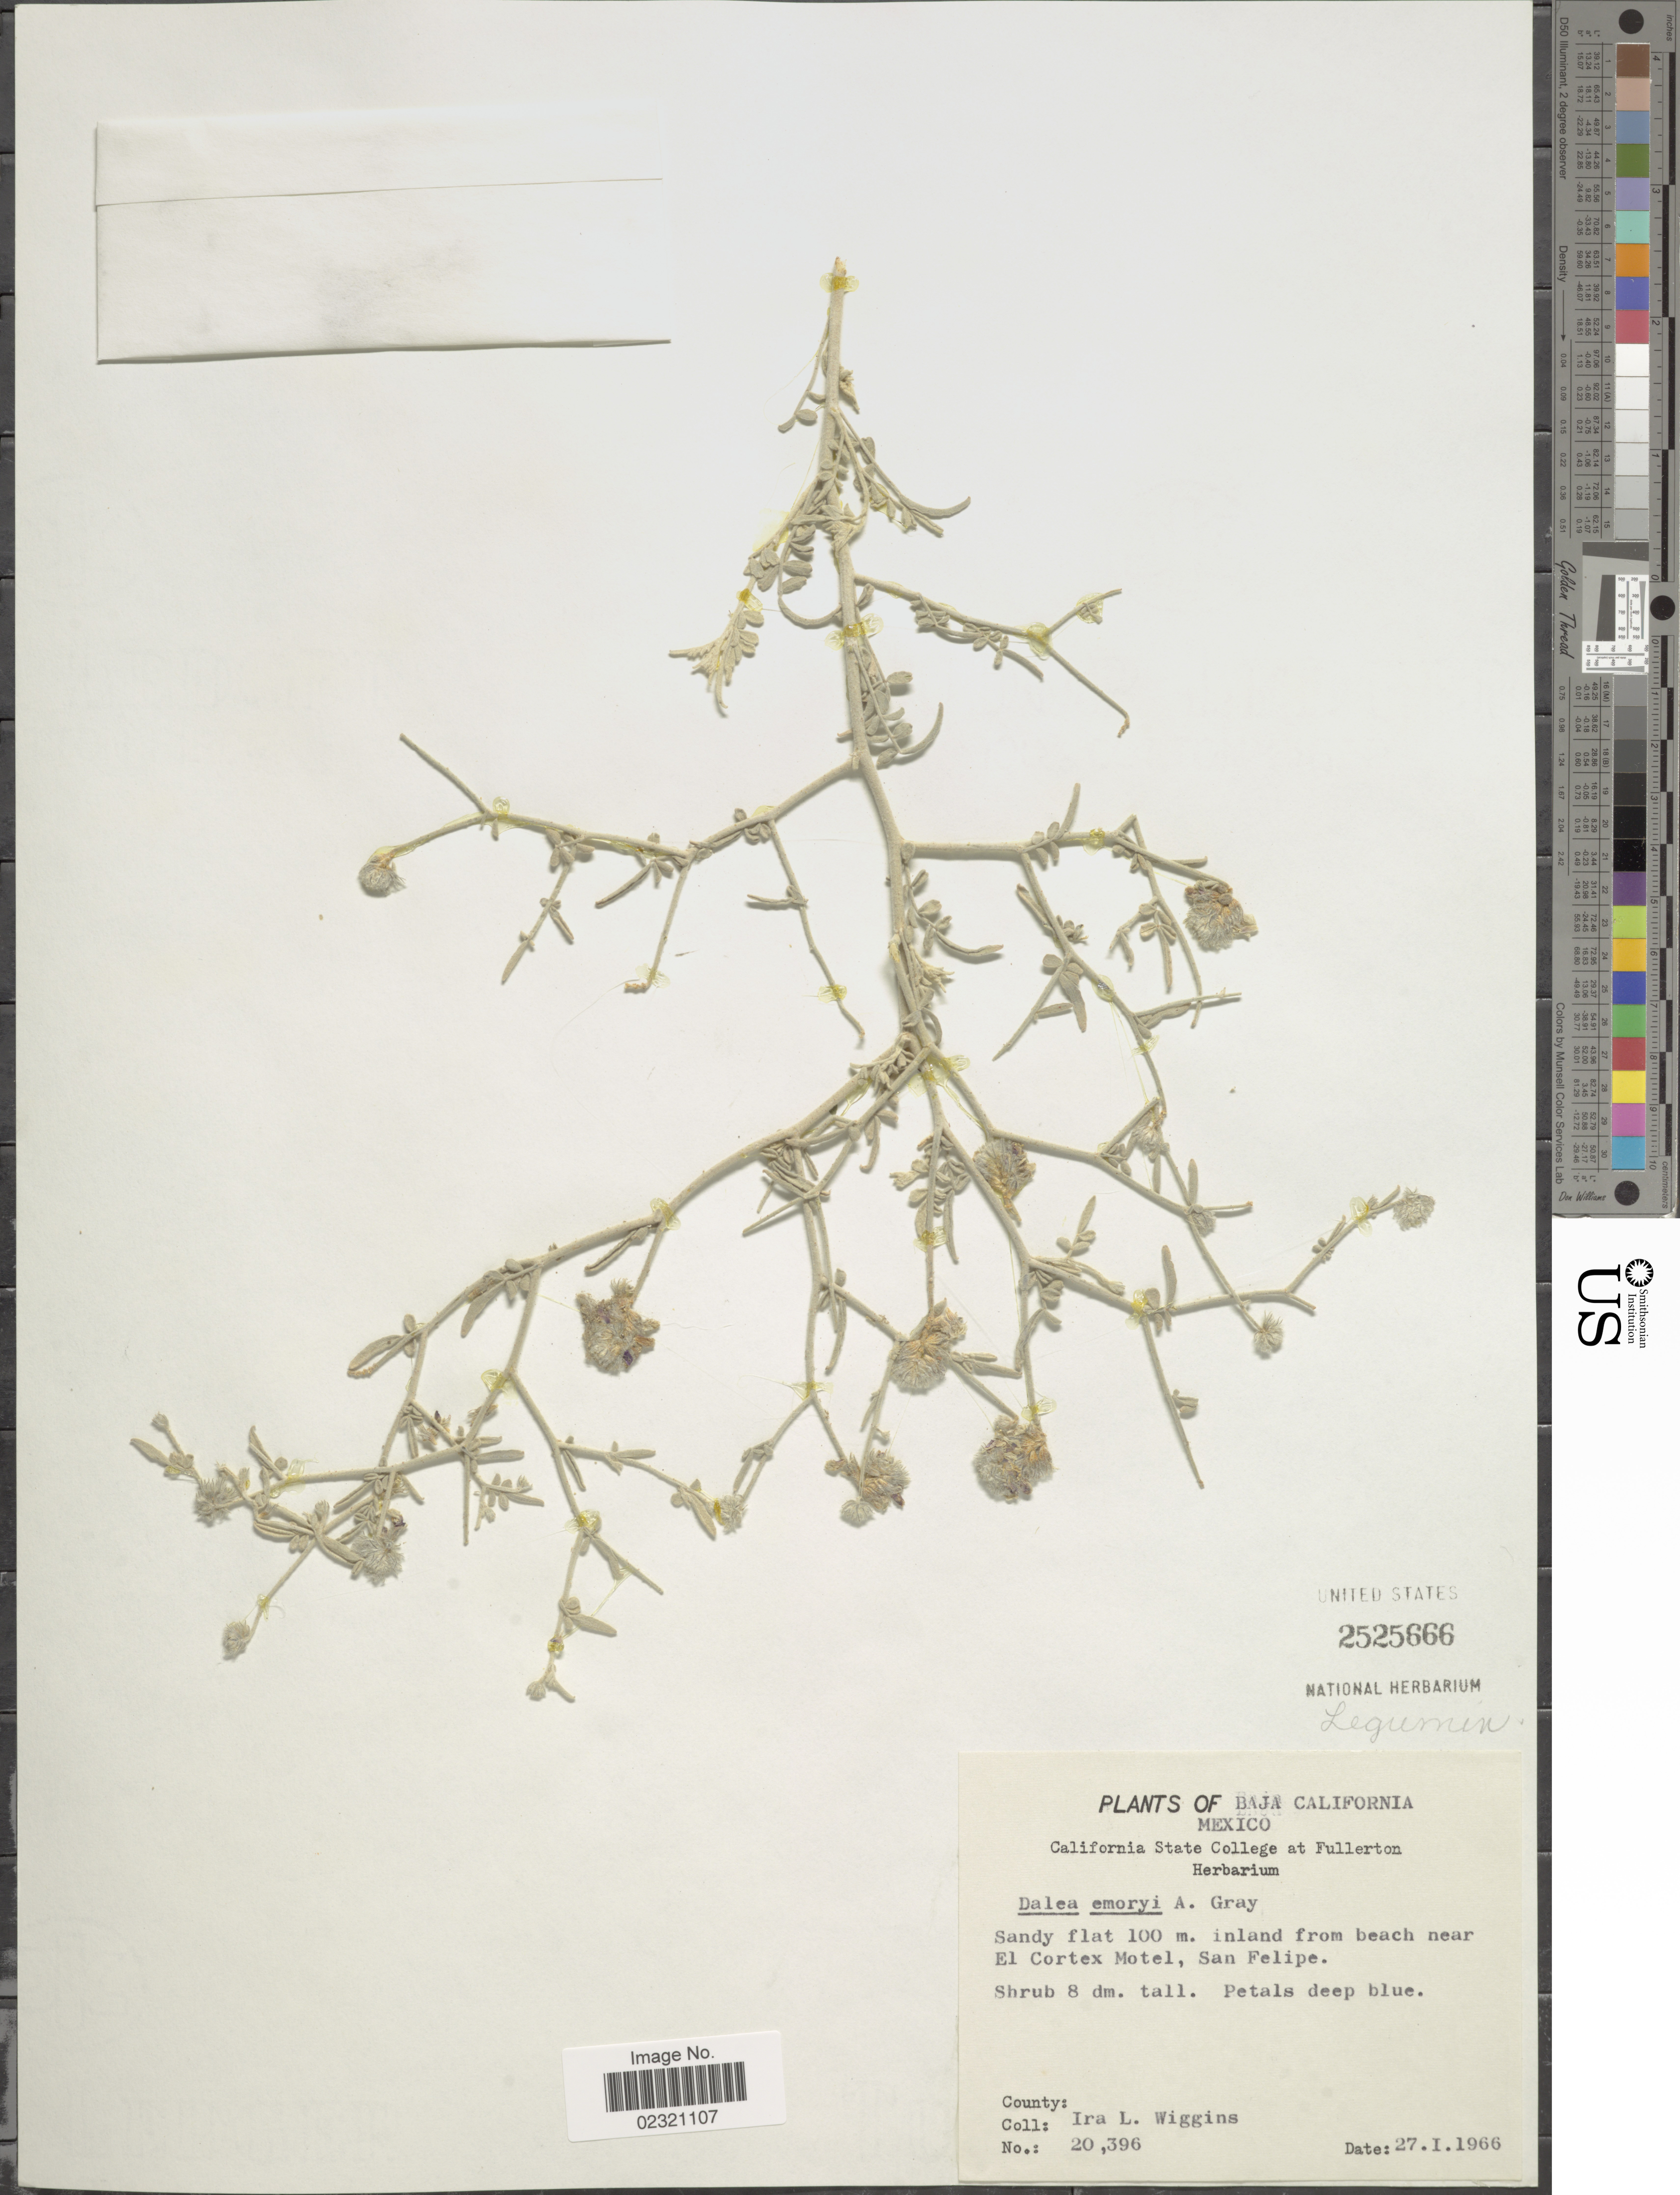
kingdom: Plantae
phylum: Tracheophyta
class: Magnoliopsida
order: Fabales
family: Fabaceae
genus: Psorothamnus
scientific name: Psorothamnus emoryi var. emoryi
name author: (A. Gray) Rydb.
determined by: Strong, M. T., (US), Smithsonian Institution - National Museum of Natural History (UNITED STATES)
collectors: I. L. Wiggins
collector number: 20396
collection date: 1966-01-27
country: Mexico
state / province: Baja California Norte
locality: Inland from beach near El Cortex Motel, San Felipe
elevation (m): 100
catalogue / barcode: US 2525666